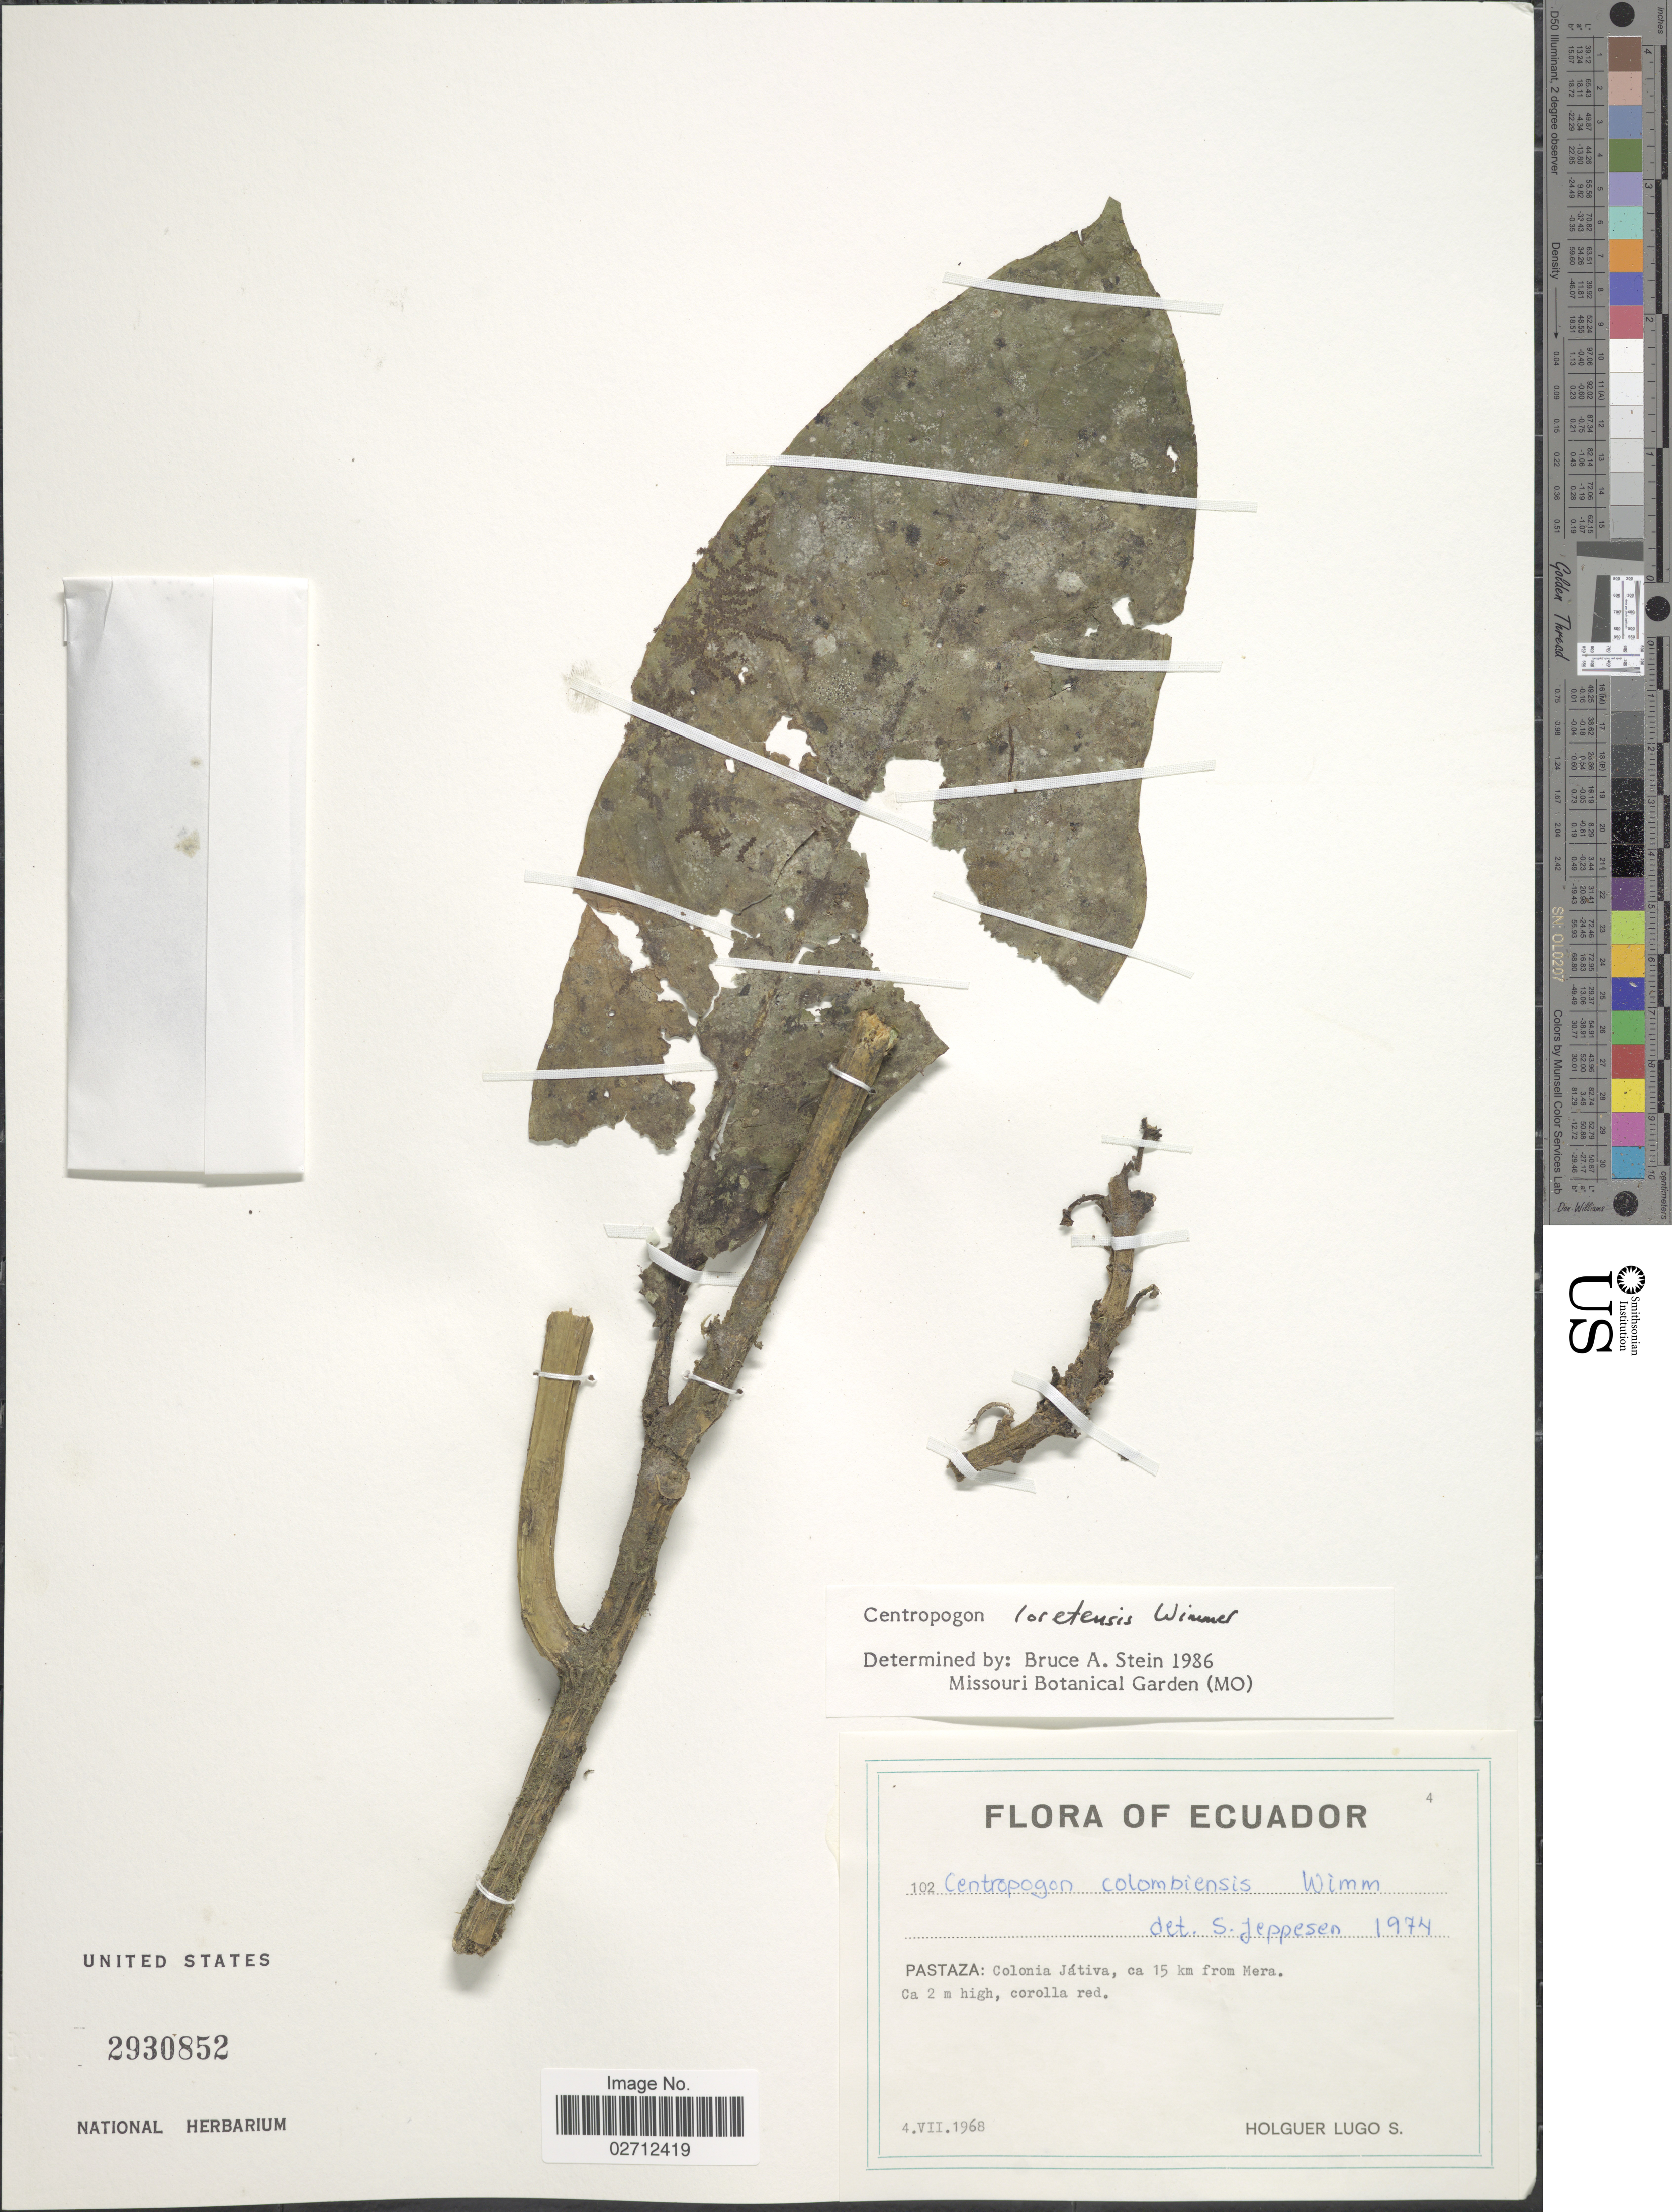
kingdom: Plantae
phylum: Tracheophyta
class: Magnoliopsida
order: Asterales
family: Campanulaceae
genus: Centropogon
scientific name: Centropogon loretensis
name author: E. Wimm.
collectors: H. Lugo S.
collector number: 102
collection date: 1968-07-04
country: Ecuador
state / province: Pastaza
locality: Colonia Játiva, ca 15 km from Mera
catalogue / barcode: US 2930852